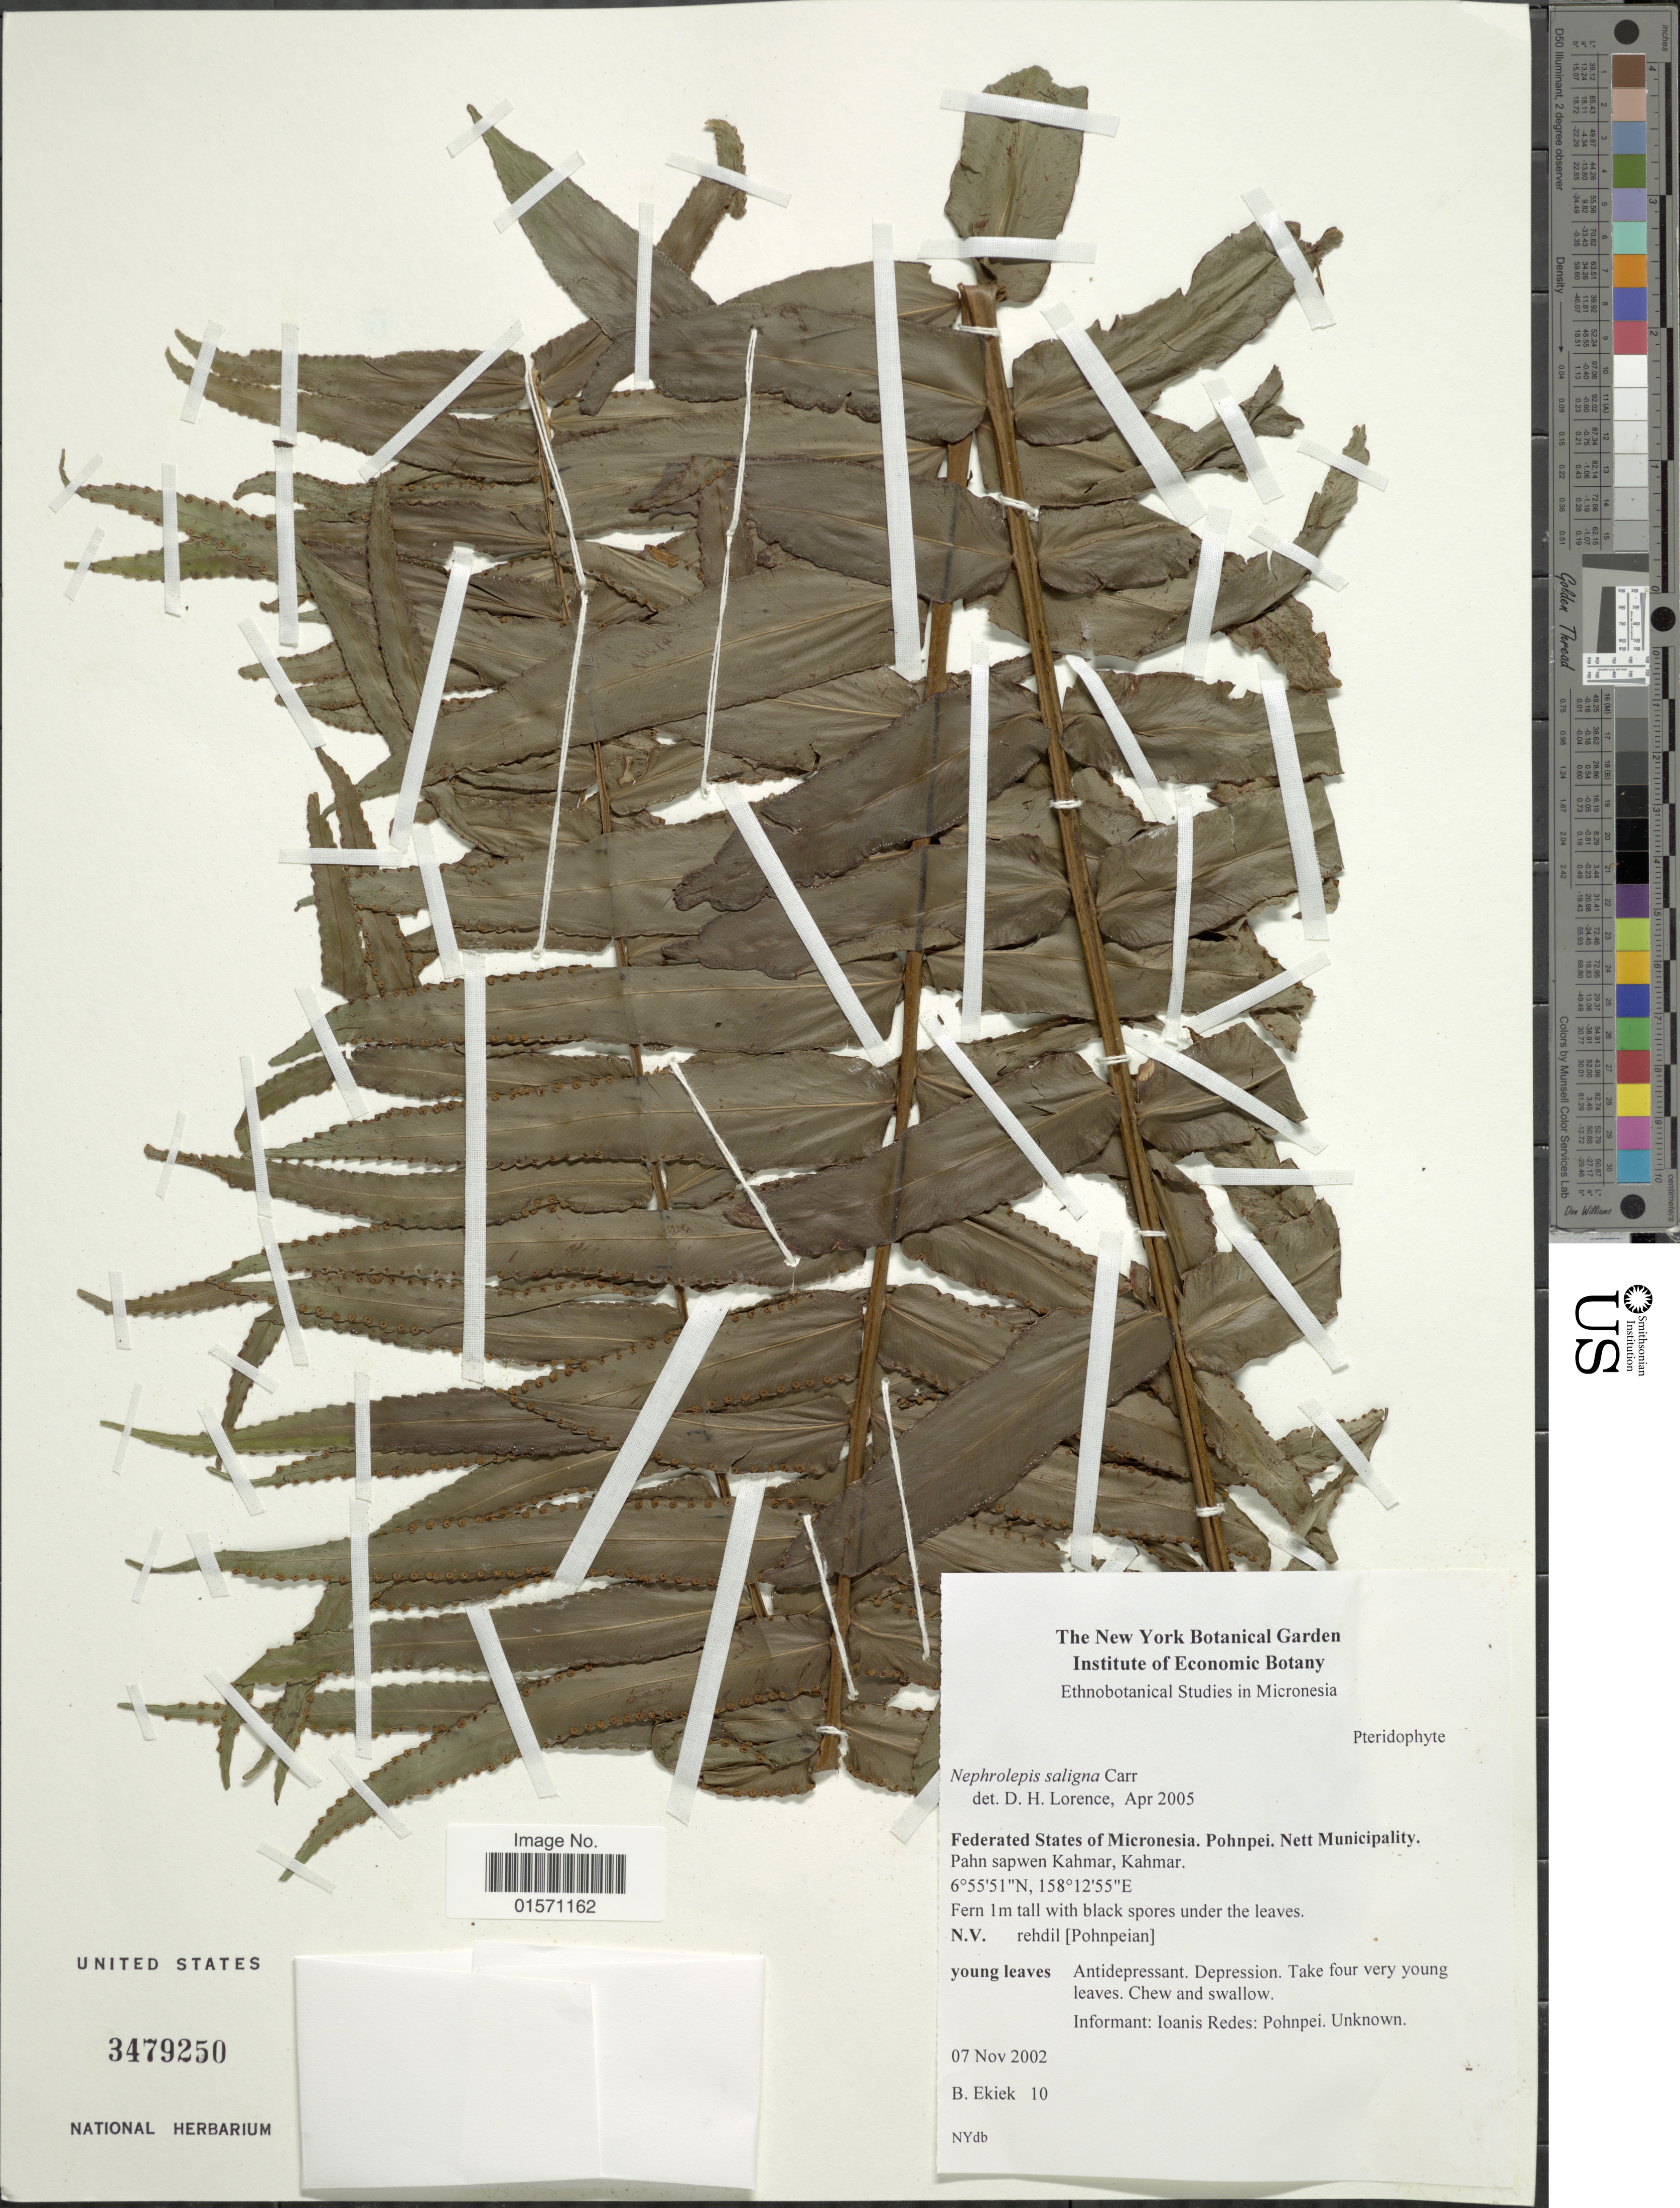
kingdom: Plantae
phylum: Tracheophyta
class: Polypodiopsida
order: Polypodiales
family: Nephrolepidaceae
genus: Nephrolepis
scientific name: Nephrolepis saligna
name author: Cav.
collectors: B. Ekiek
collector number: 10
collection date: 2002-11-07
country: Micronesia, Federated States of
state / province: Pohnpei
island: Pohnpei [Ponape]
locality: Nett Municipality. Pahn sapwen, Kahmar, Kahmar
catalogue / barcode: US 3479250